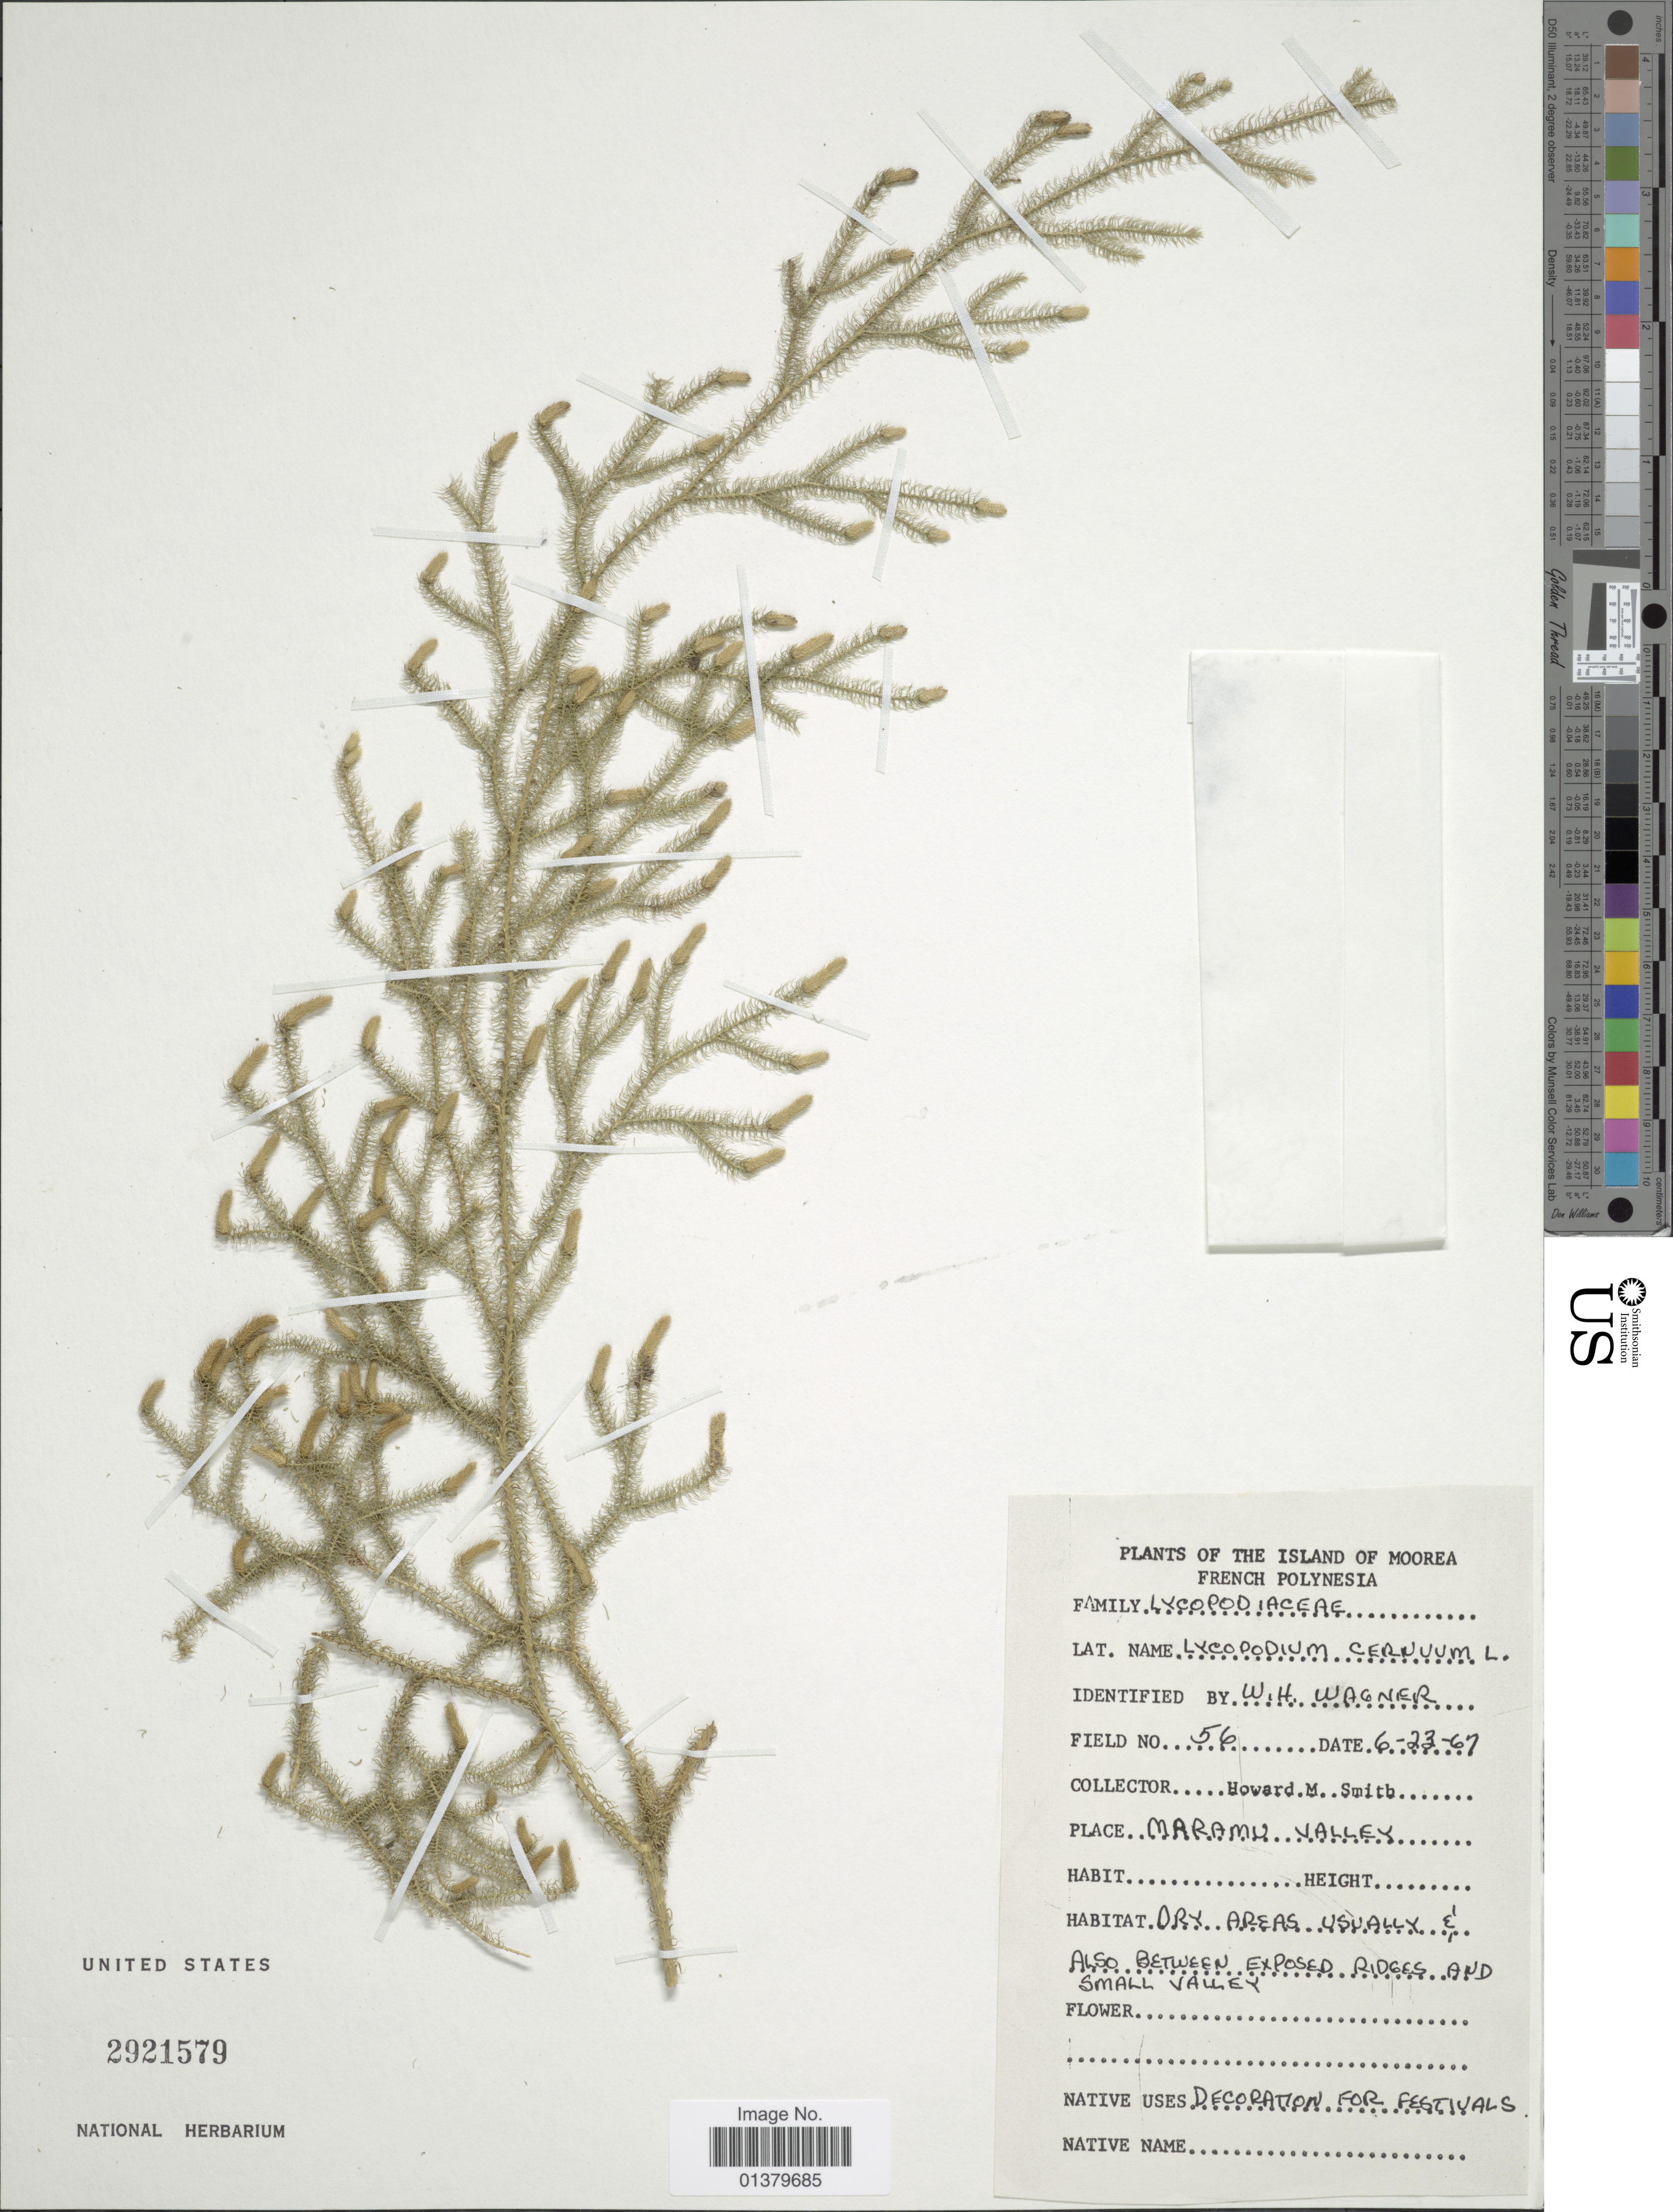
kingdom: Plantae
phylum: Tracheophyta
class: Lycopodiopsida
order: Lycopodiales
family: Lycopodiaceae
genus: Palhinhaea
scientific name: Palhinhaea cernua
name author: (L.) Vasc. & Franco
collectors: H. M. Smith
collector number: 56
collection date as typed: Transcribed d/m/y: 23/6/67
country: French Polynesia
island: Moorea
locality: The Island of Moorea, Maramu Valley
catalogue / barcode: US 2921579